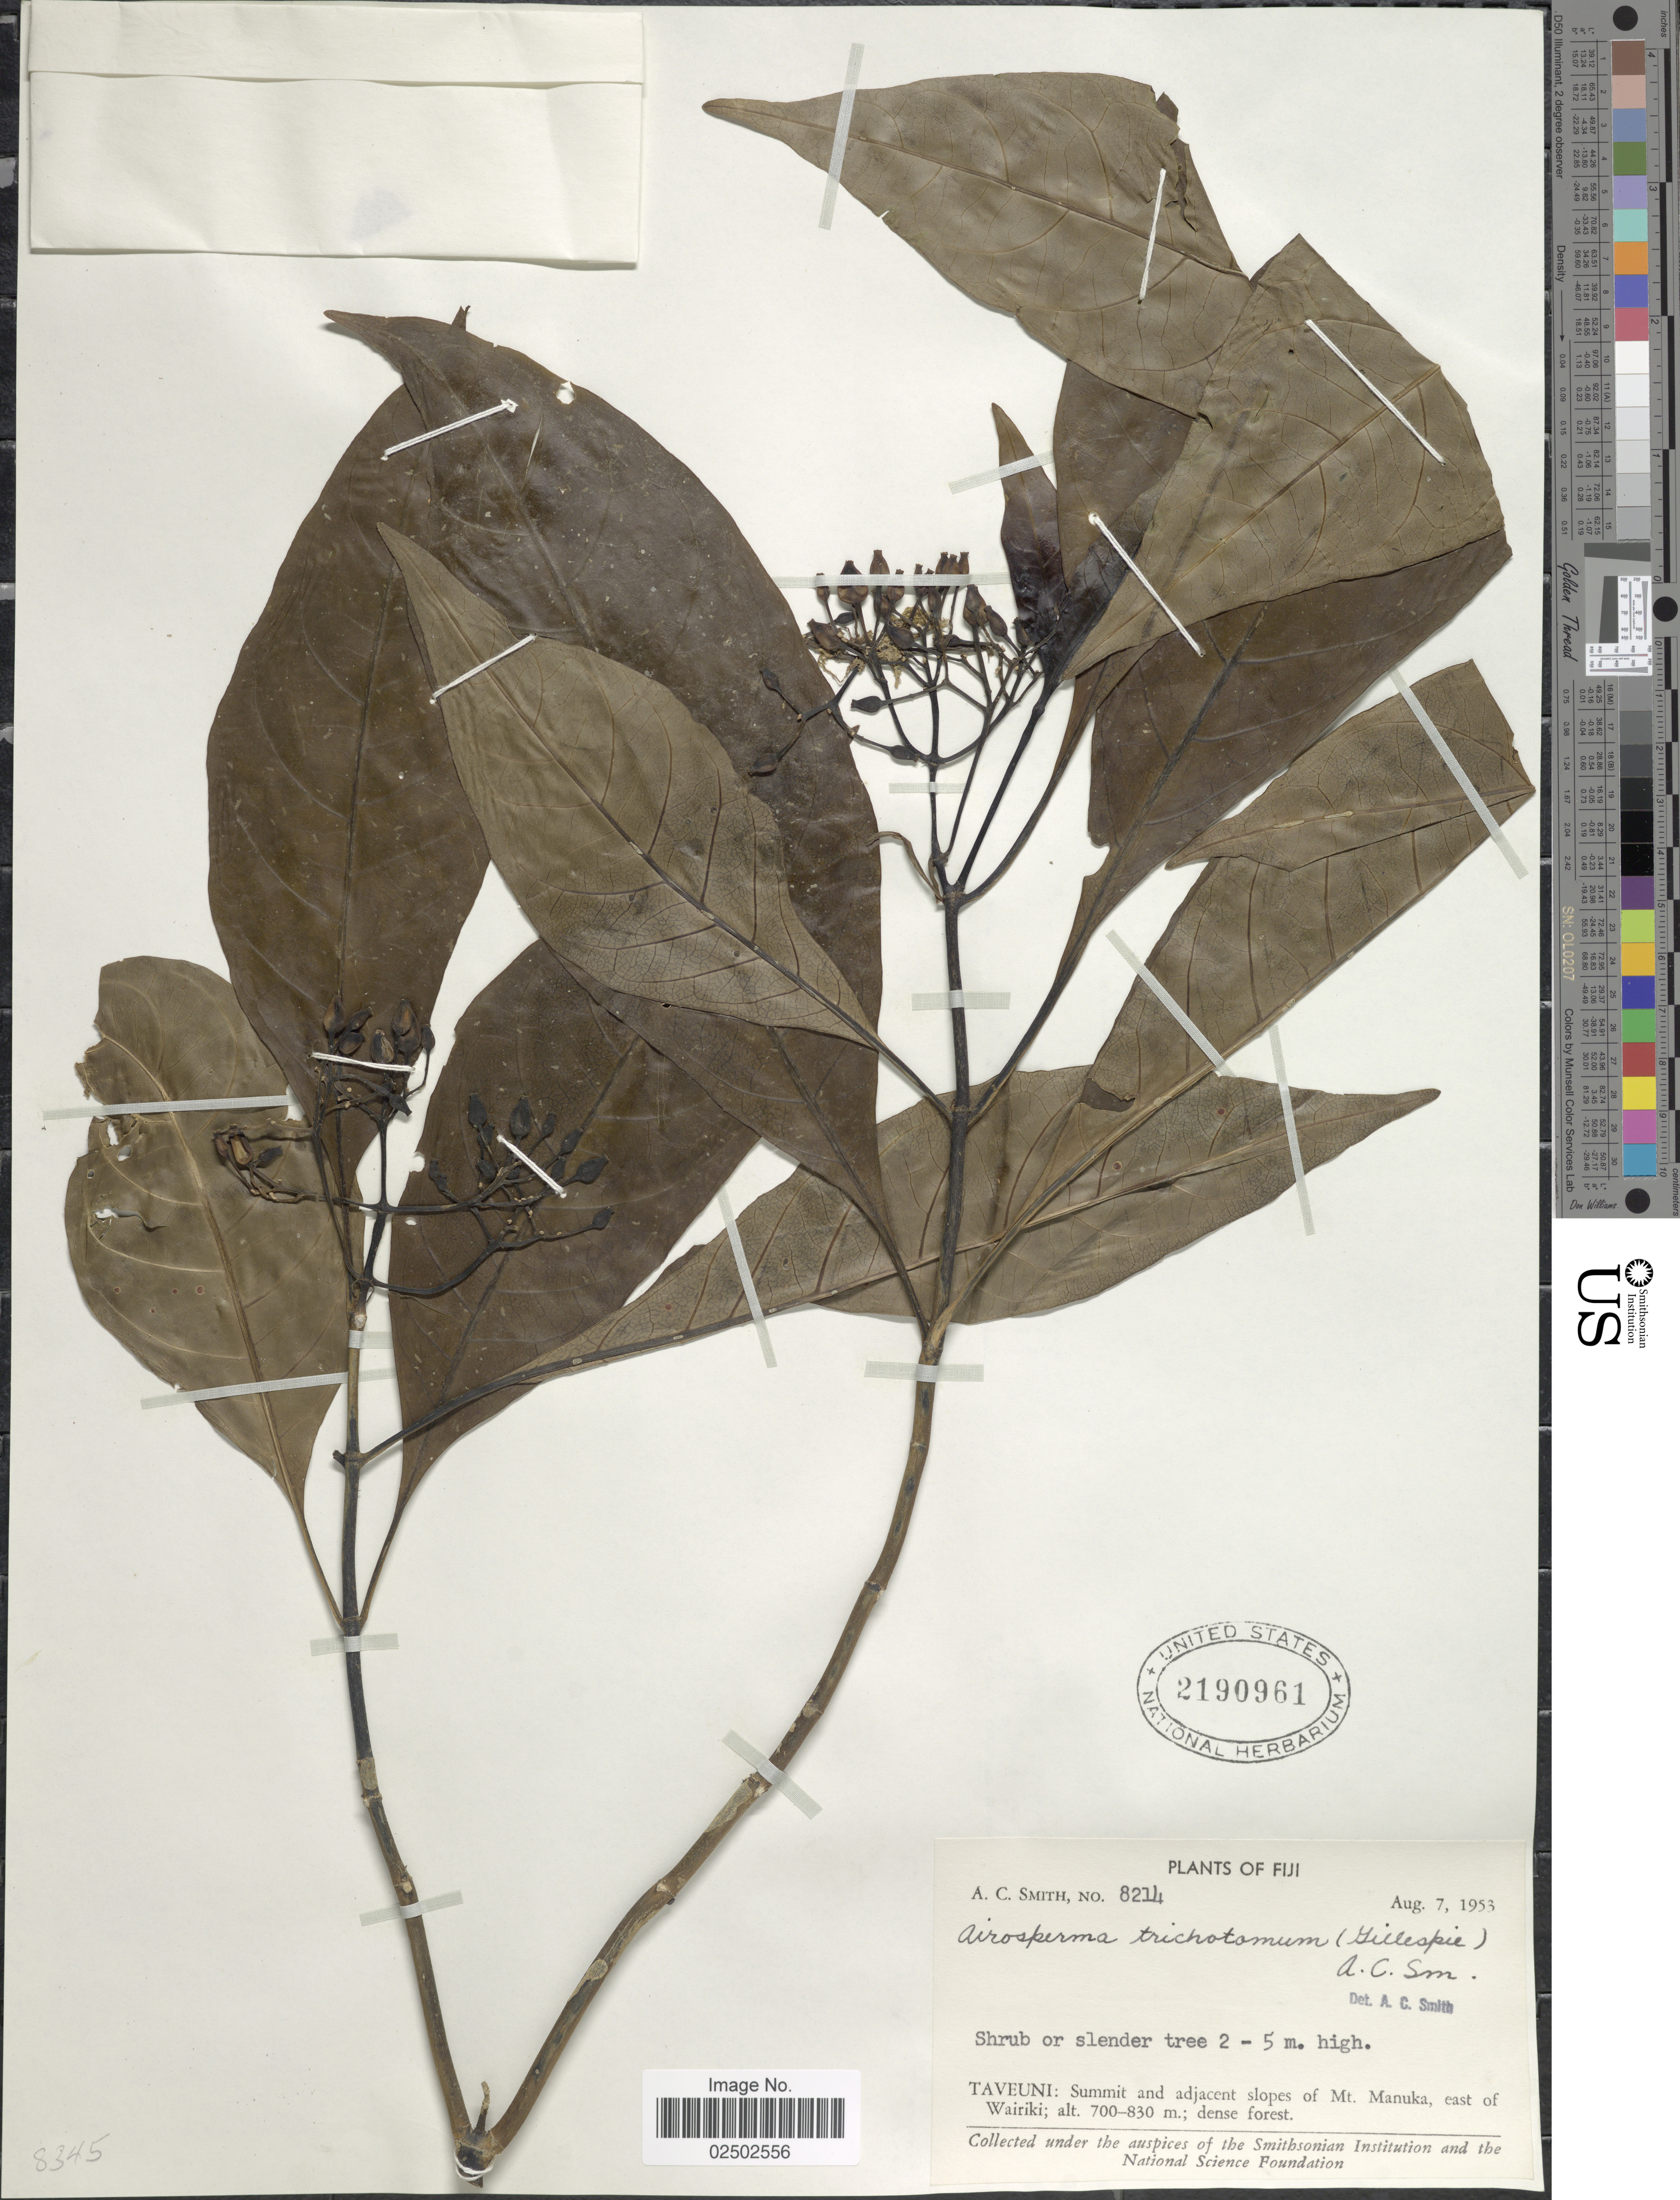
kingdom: Plantae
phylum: Tracheophyta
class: Magnoliopsida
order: Gentianales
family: Rubiaceae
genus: Airosperma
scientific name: Airosperma trichotomum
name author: (Gillespie) A.C. Sm.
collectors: A. C. Smith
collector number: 8214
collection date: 1953-08-07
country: Fiji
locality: Taveuni: Summit and adjacent slopes of Mt. Manuka, east of Wairiki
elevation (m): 700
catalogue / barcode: US 2190961